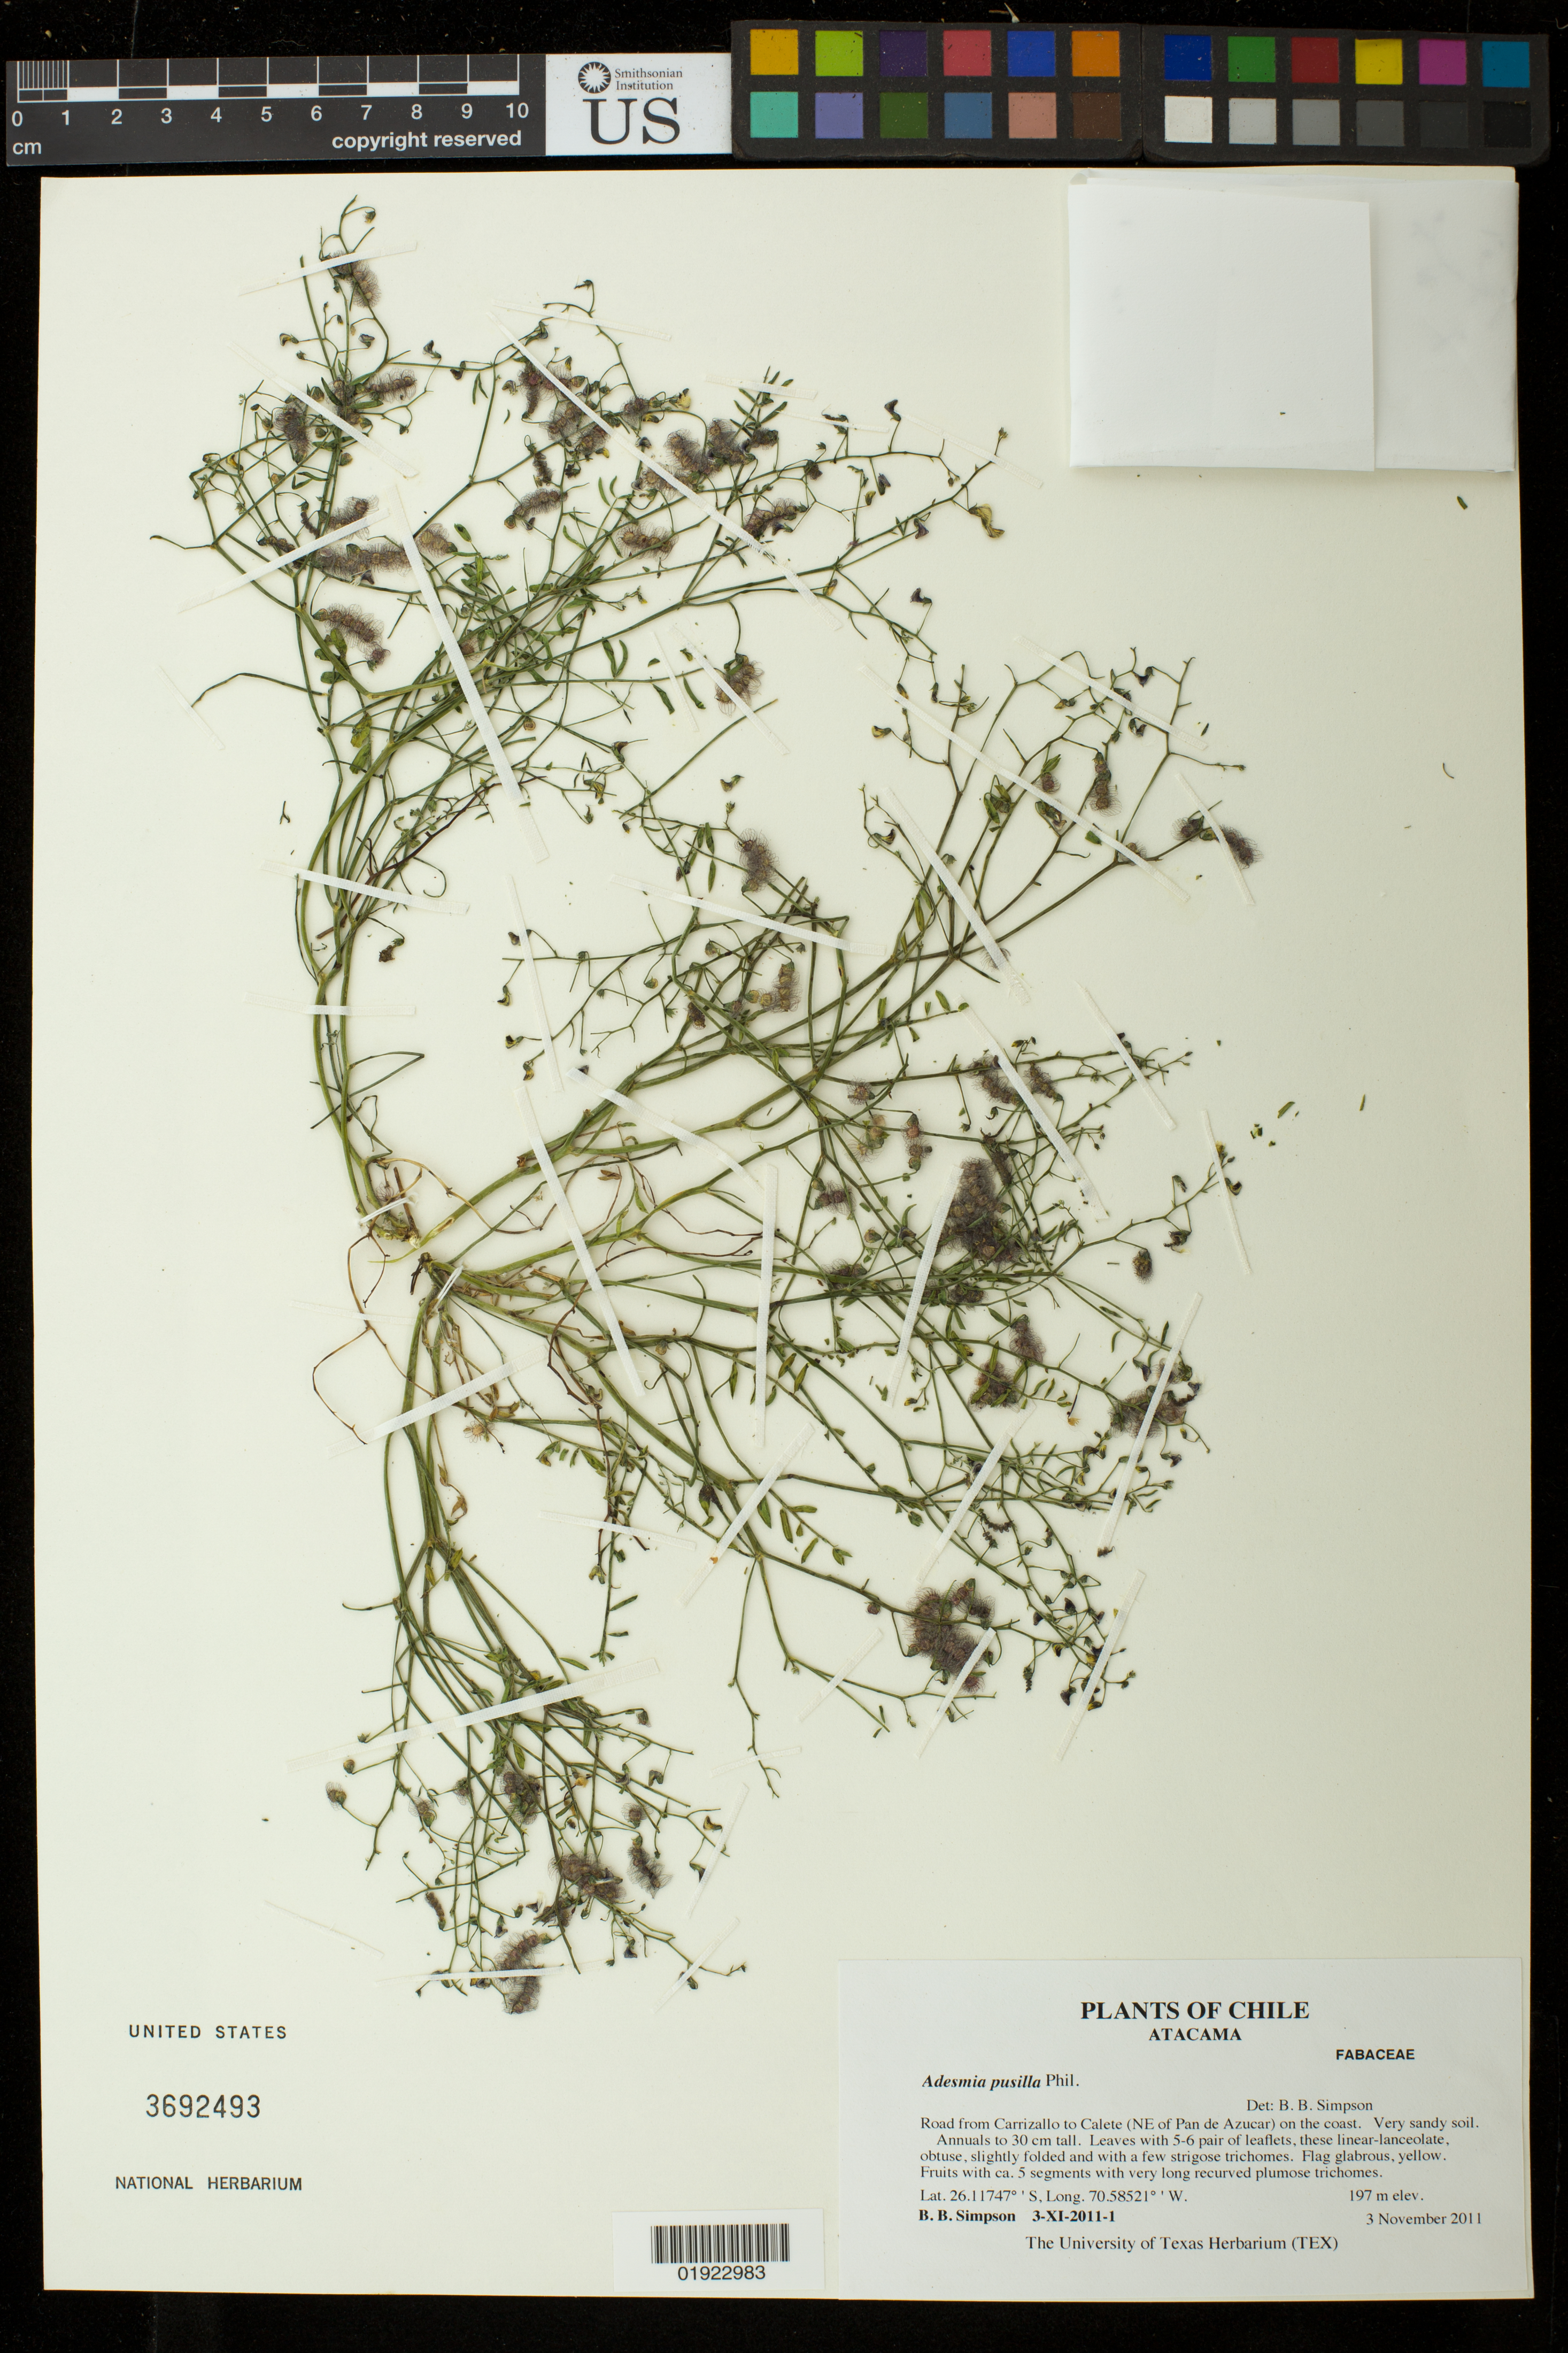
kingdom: Plantae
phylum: Tracheophyta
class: Magnoliopsida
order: Fabales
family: Fabaceae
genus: Adesmia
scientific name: Adesmia pusilla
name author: Phil.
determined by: Simpson, B. B.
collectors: B. Simpson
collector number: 3-XI-2011-1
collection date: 2011-11-03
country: Chile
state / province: Atacama (III)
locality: Road from Carrizallo to Calete (NE of Pan de Azucar) on the coast.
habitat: Very sandy soil.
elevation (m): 197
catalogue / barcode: US 3692493